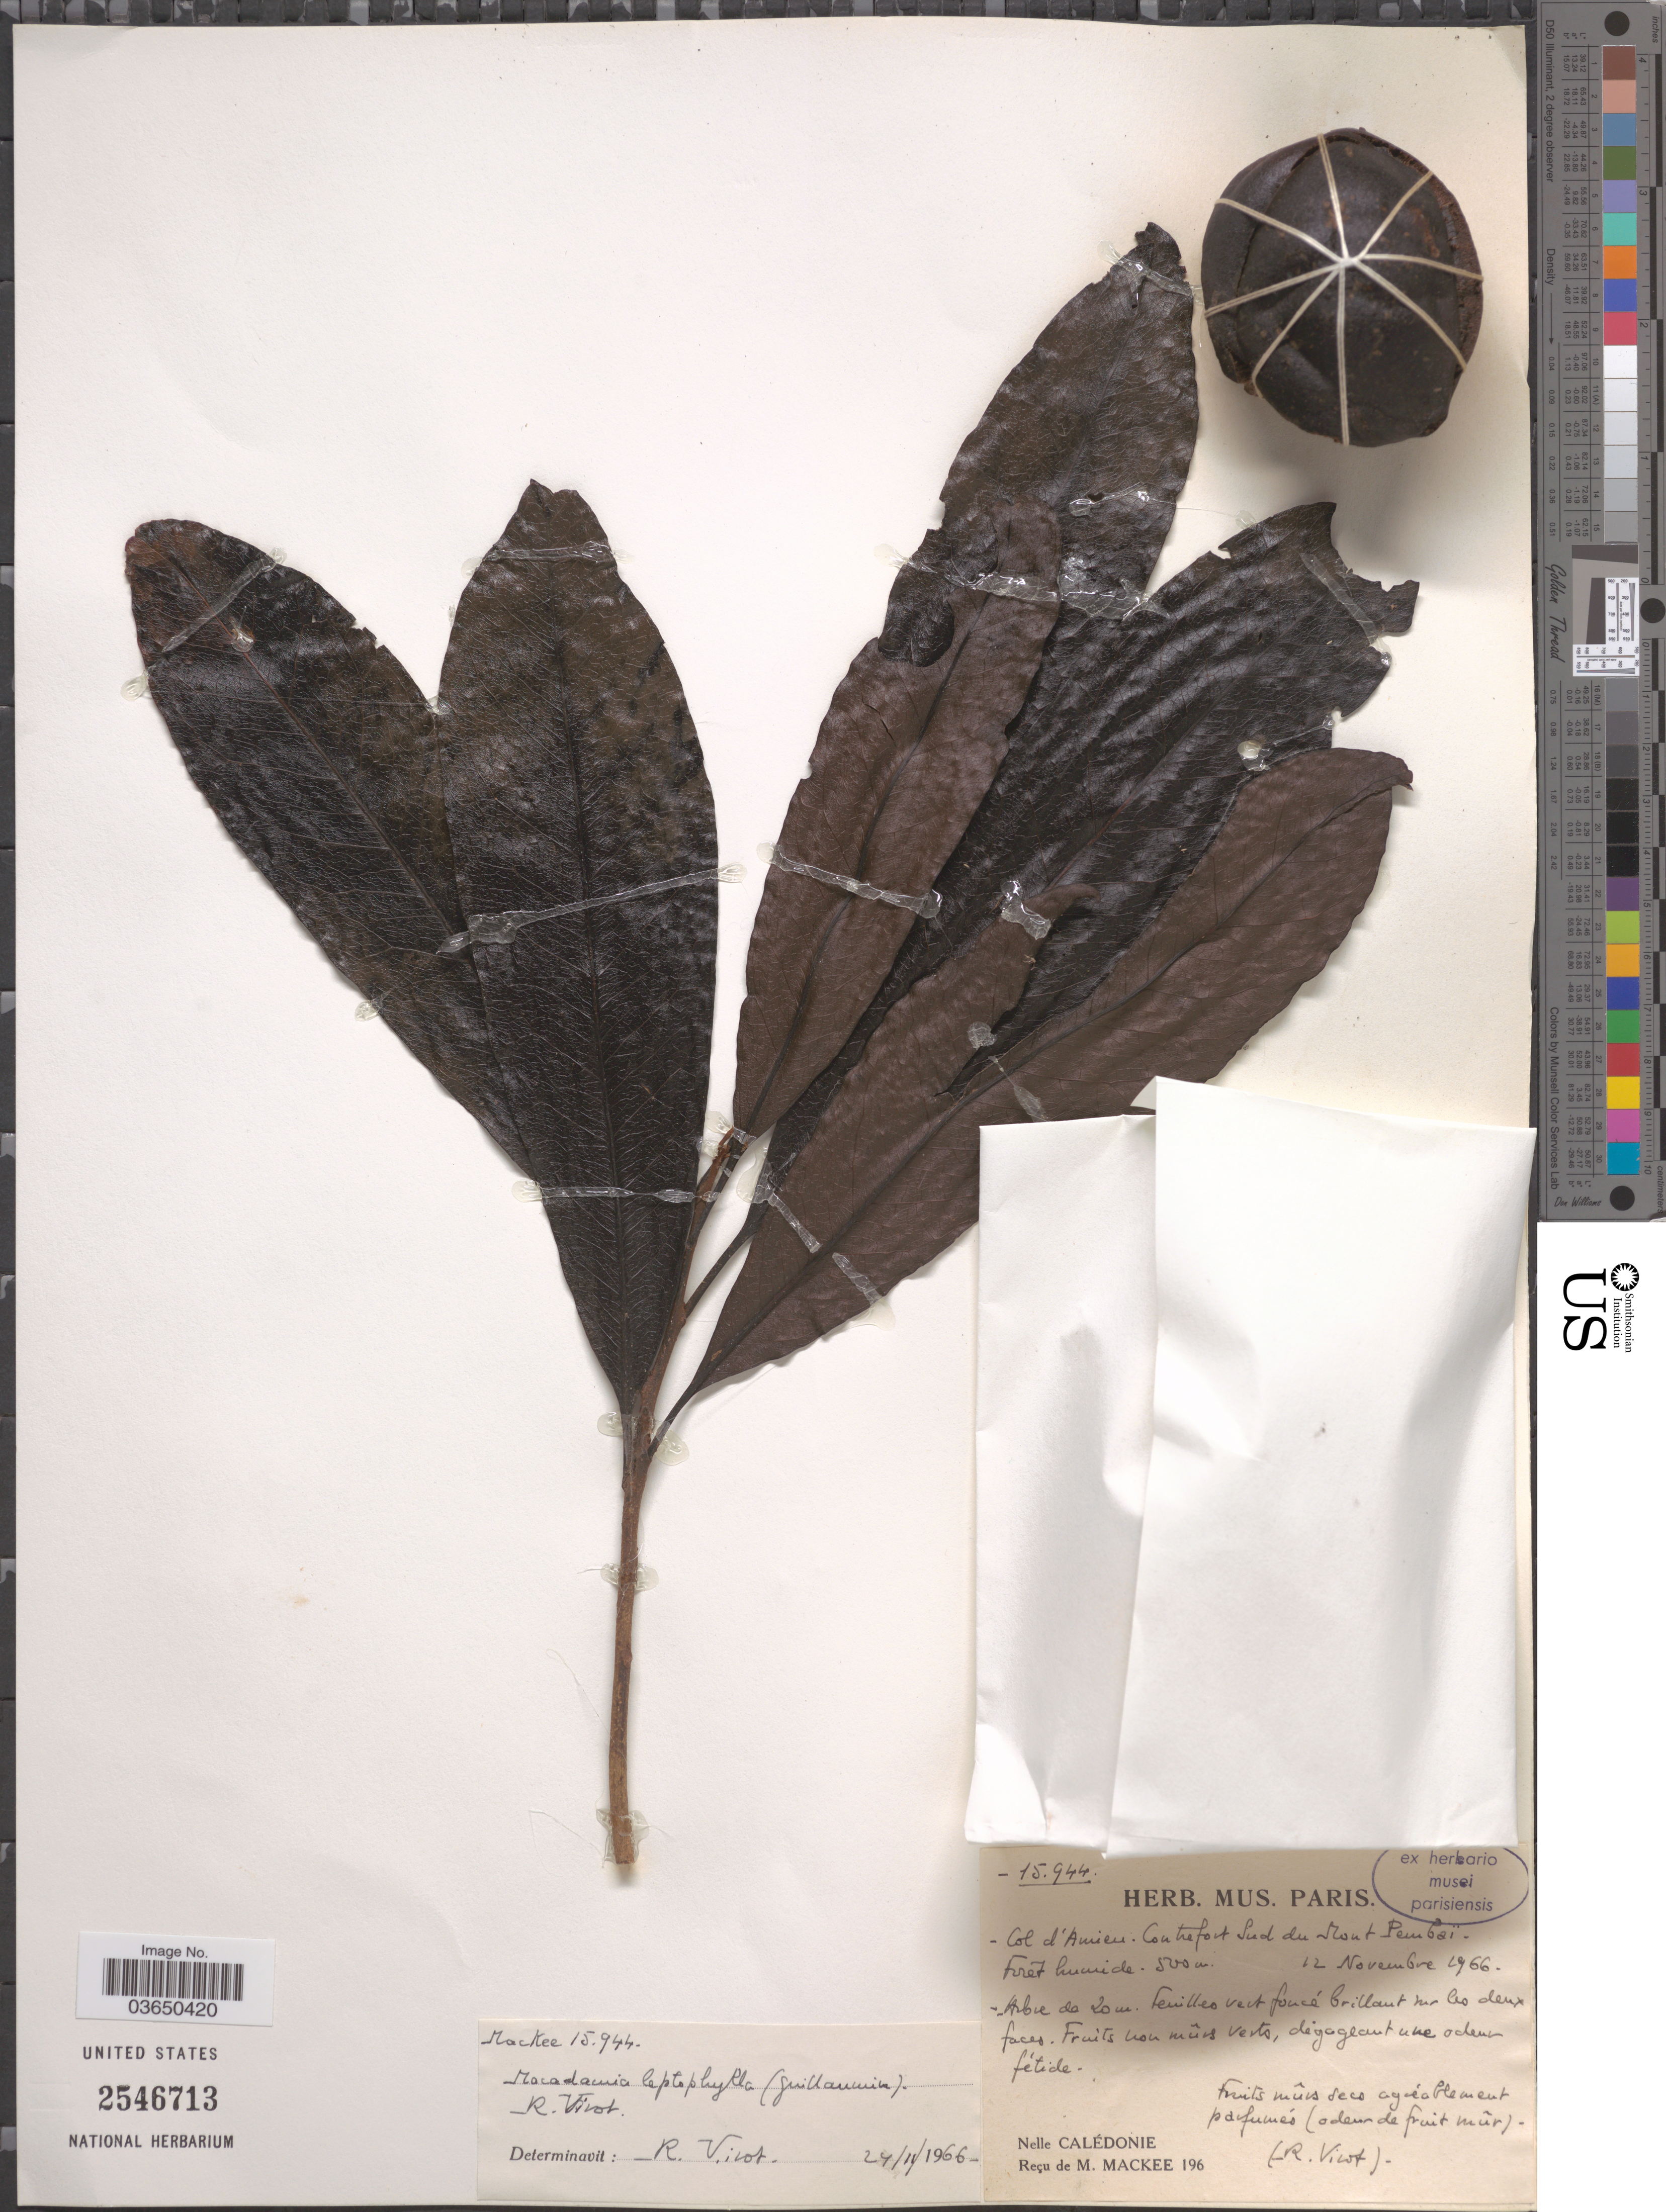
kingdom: Plantae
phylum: Tracheophyta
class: Magnoliopsida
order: Proteales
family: Proteaceae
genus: Macadamia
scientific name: Macadamia leptophylla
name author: (Guillaumin) R. Virot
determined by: Strong, Mark T., (BOT), Smithsonian Institution - National Museum of Natural History (UNITED STATES)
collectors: M. Mackee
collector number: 15944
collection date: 1966-11-12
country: New Caledonia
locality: Col d'Amieu. Contrefort Sud du Mont Pem Gaï. [interpreted] Nelle Calédonie.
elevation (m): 500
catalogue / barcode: US 2546713